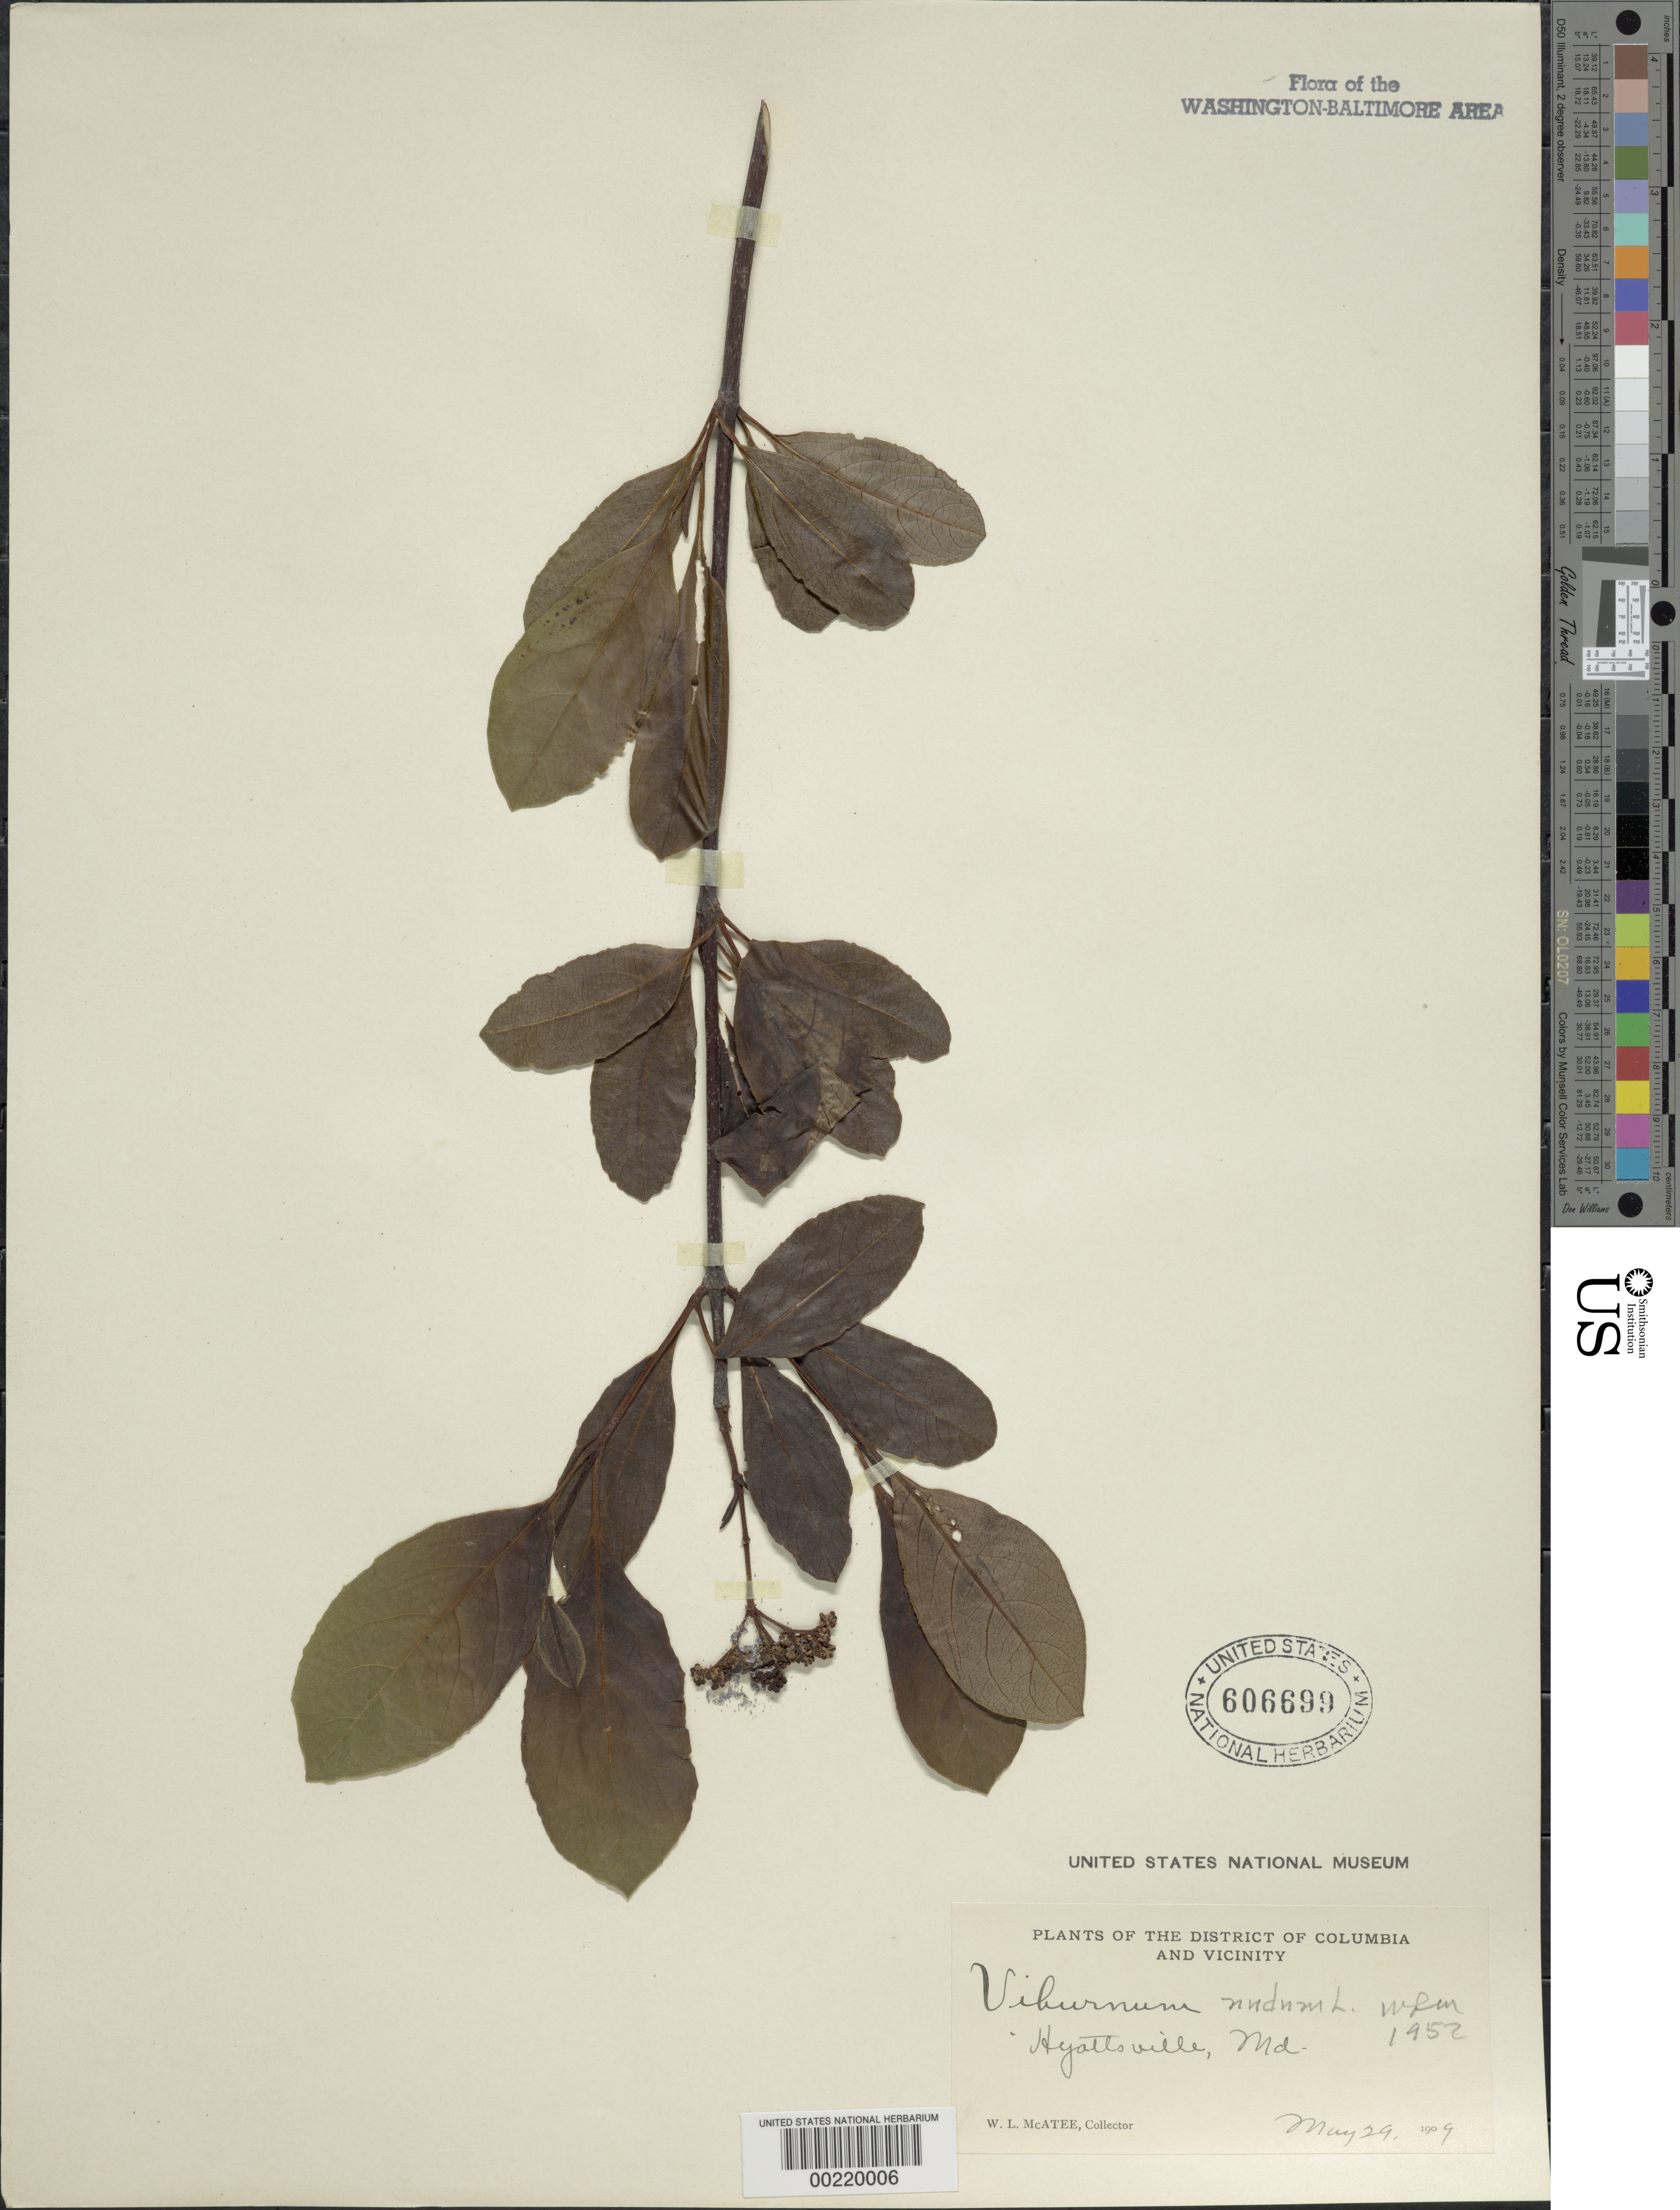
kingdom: Plantae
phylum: Tracheophyta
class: Magnoliopsida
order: Dipsacales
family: Viburnaceae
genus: Viburnum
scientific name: Viburnum nudum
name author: L.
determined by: McAtee, W. L.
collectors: W. McAtee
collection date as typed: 29 May 1909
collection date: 1909-05-29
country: United States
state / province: Maryland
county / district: Prince George's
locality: Hyattsville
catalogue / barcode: US 606699